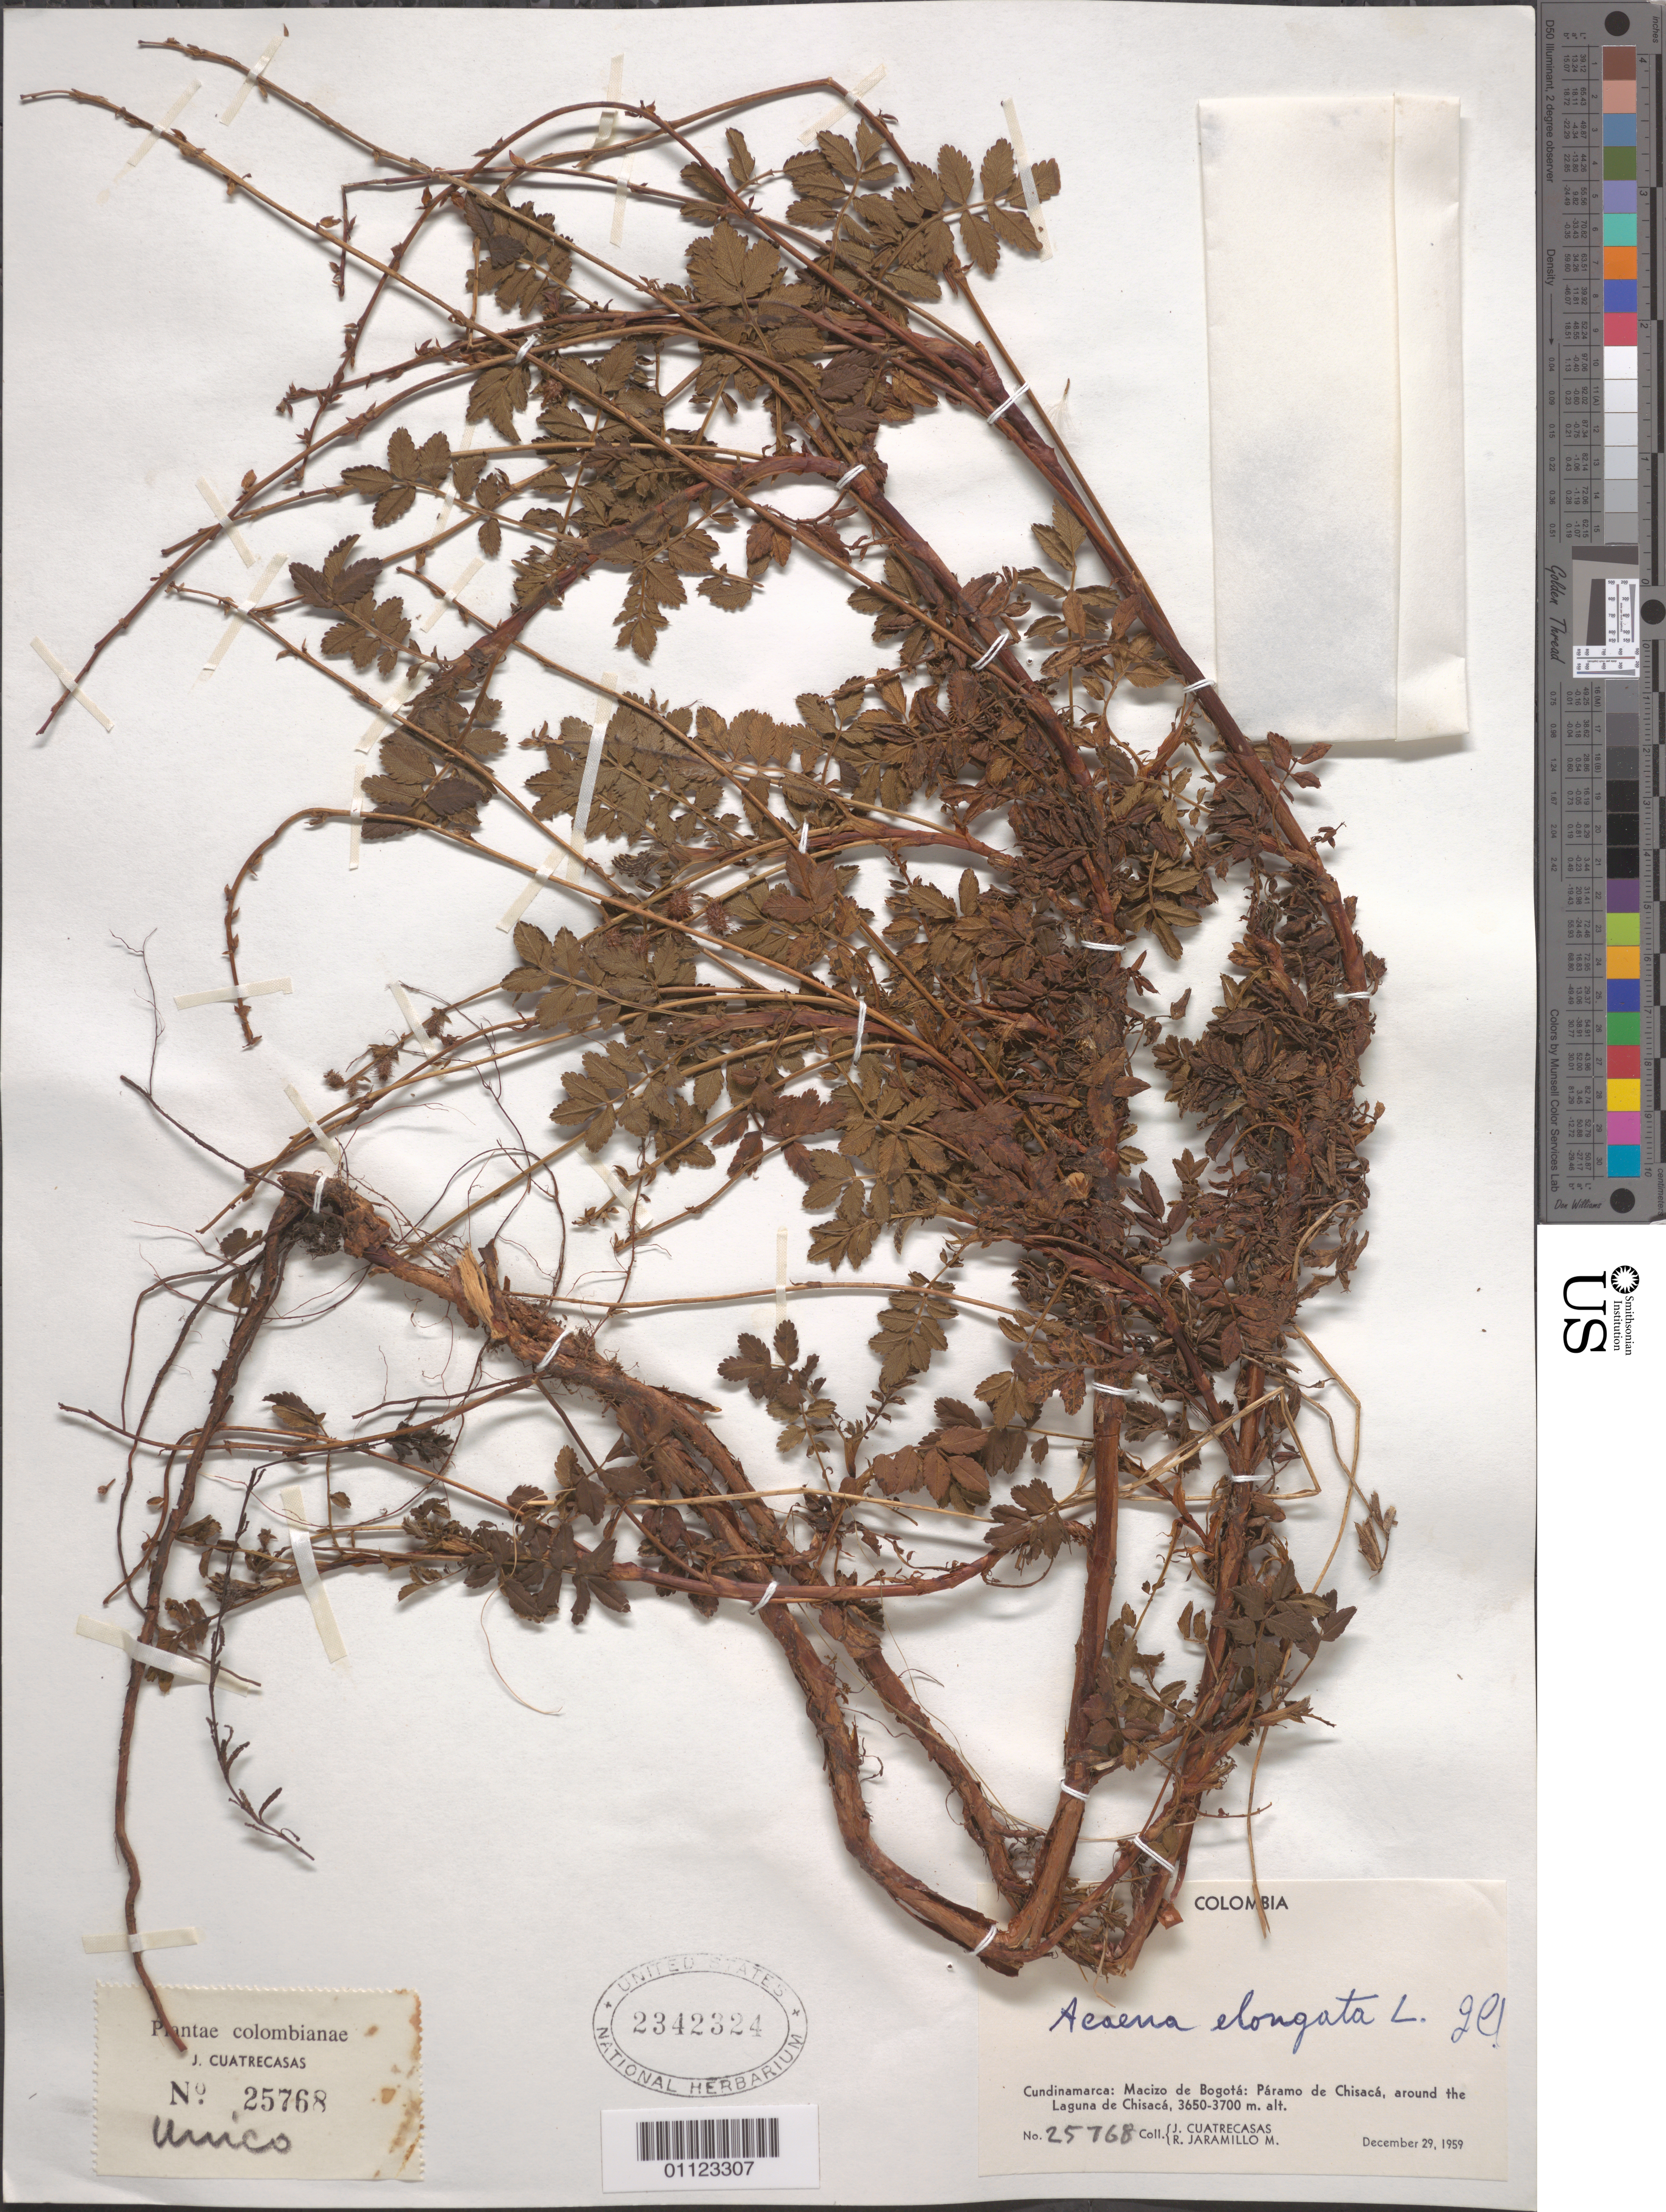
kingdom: Plantae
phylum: Tracheophyta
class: Magnoliopsida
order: Rosales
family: Rosaceae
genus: Acaena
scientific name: Acaena elongata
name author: L.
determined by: Cuatrecasas, J.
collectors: J. Cuatrecasas & R. Jaramillo M.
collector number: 25768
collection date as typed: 29 Dec 1959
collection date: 1959-12-29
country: Colombia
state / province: Cundinamarca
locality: Macizo de Bogotá, Páramo de Chisacá, around Laguna de Chisacá.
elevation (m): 3650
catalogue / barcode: US 2342324